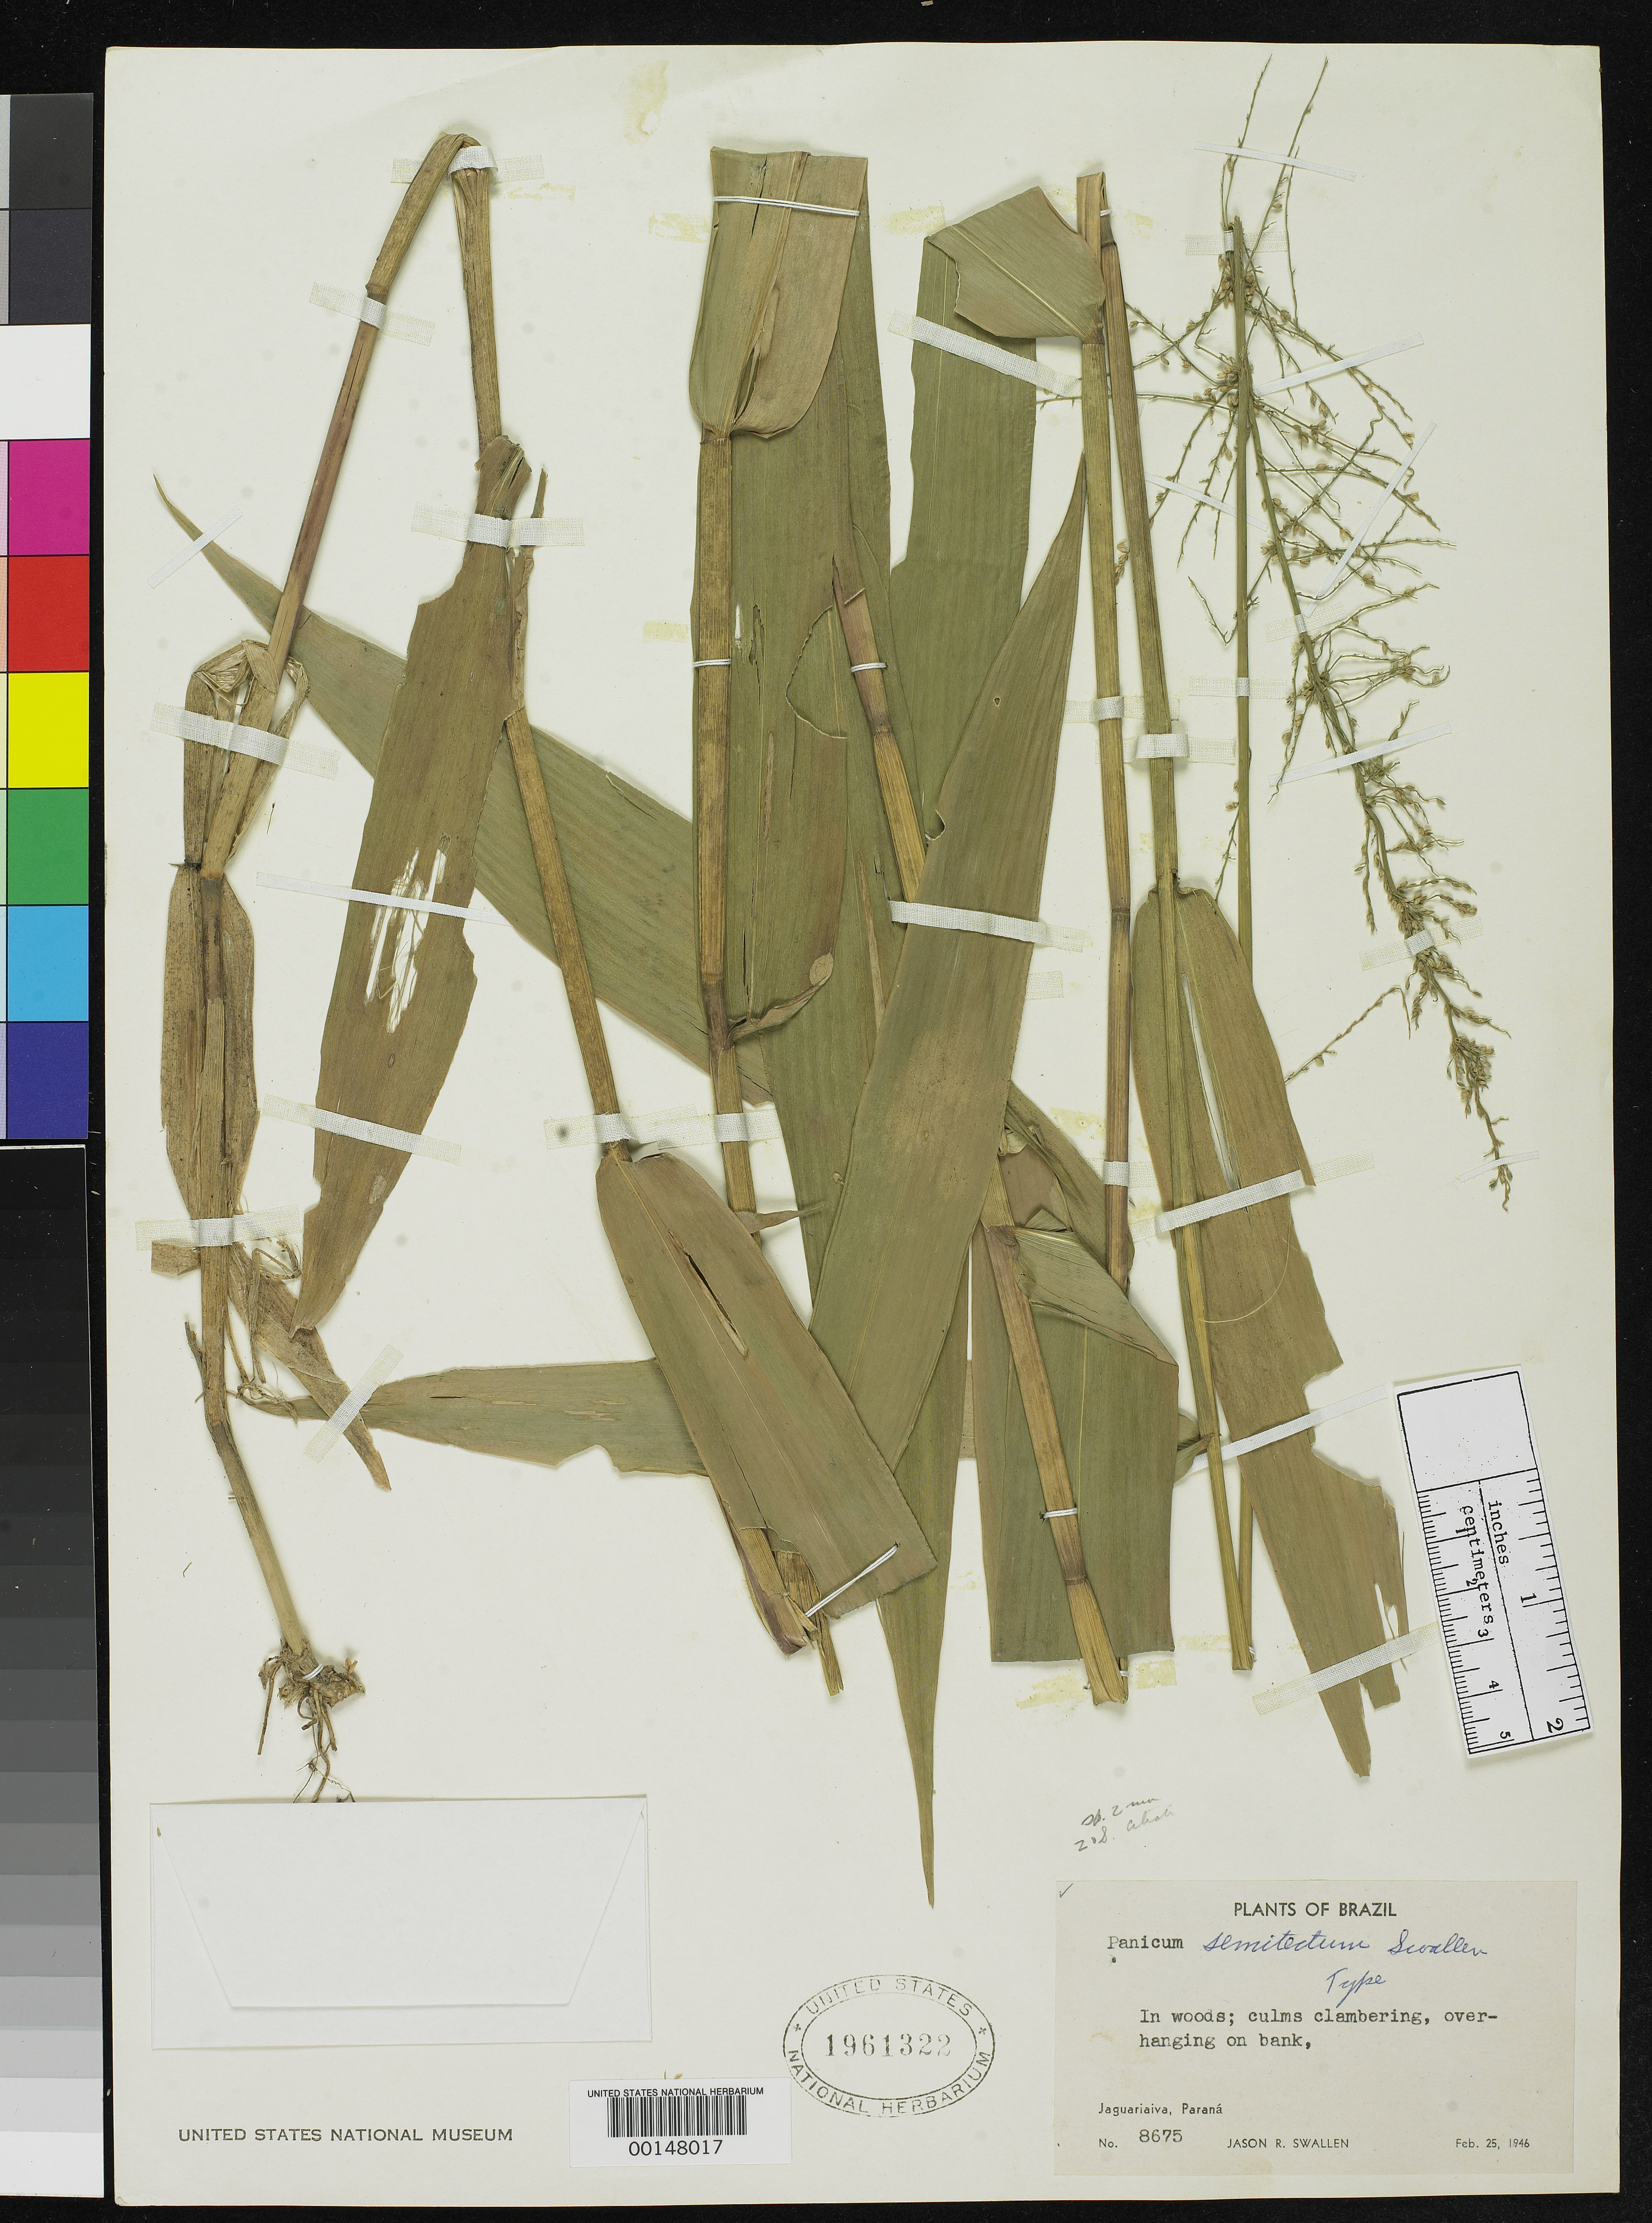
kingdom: Plantae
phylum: Tracheophyta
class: Liliopsida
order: Poales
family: Poaceae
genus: Panicum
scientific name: Panicum semitectum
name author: Swallen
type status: Holotype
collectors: J. R. Swallen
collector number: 8675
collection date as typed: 25 Feb 1946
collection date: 1946-02-25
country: Brazil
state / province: Paraná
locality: Jaguariaiva.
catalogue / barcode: US 1961322